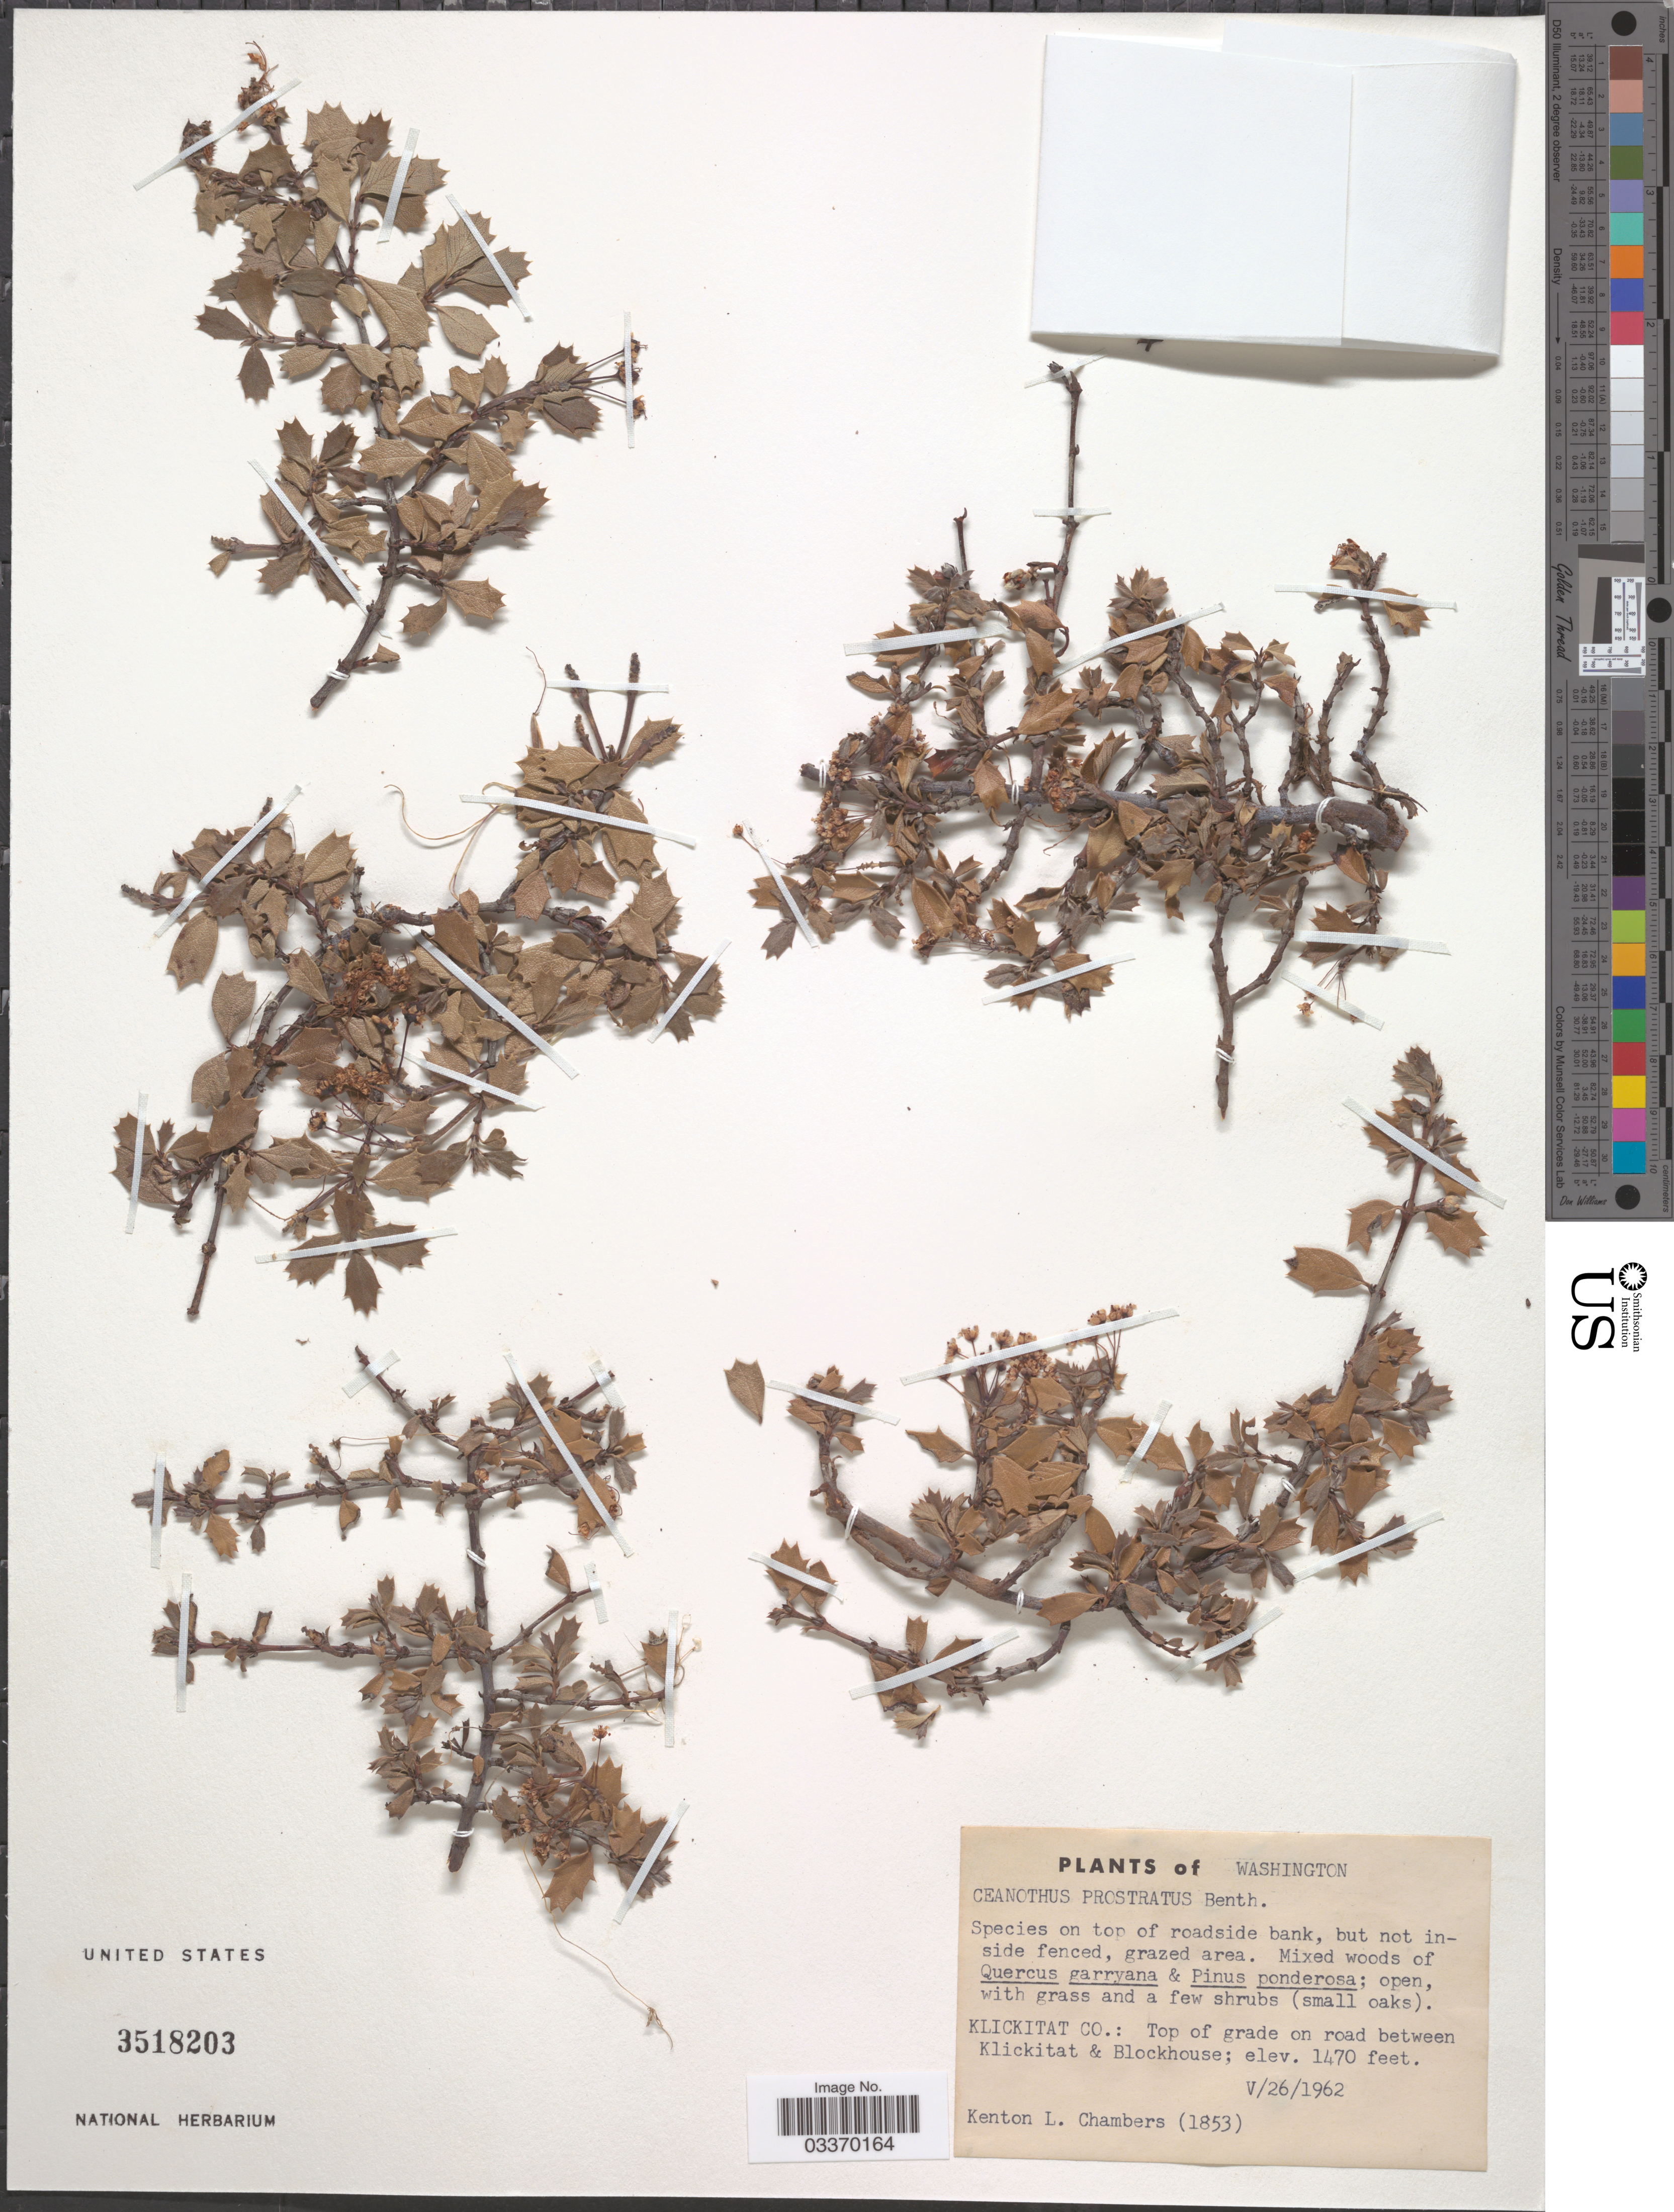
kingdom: Plantae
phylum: Tracheophyta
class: Magnoliopsida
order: Rosales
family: Rhamnaceae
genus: Ceanothus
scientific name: Ceanothus prostratus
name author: Benth.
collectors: K. L. Chambers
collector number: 1853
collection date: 1962-05-26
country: United States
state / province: Washington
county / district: Klickitat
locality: Klickitat Co.: Top of grade on road between Klickitat & Blockhouse.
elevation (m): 448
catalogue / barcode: US 3518203